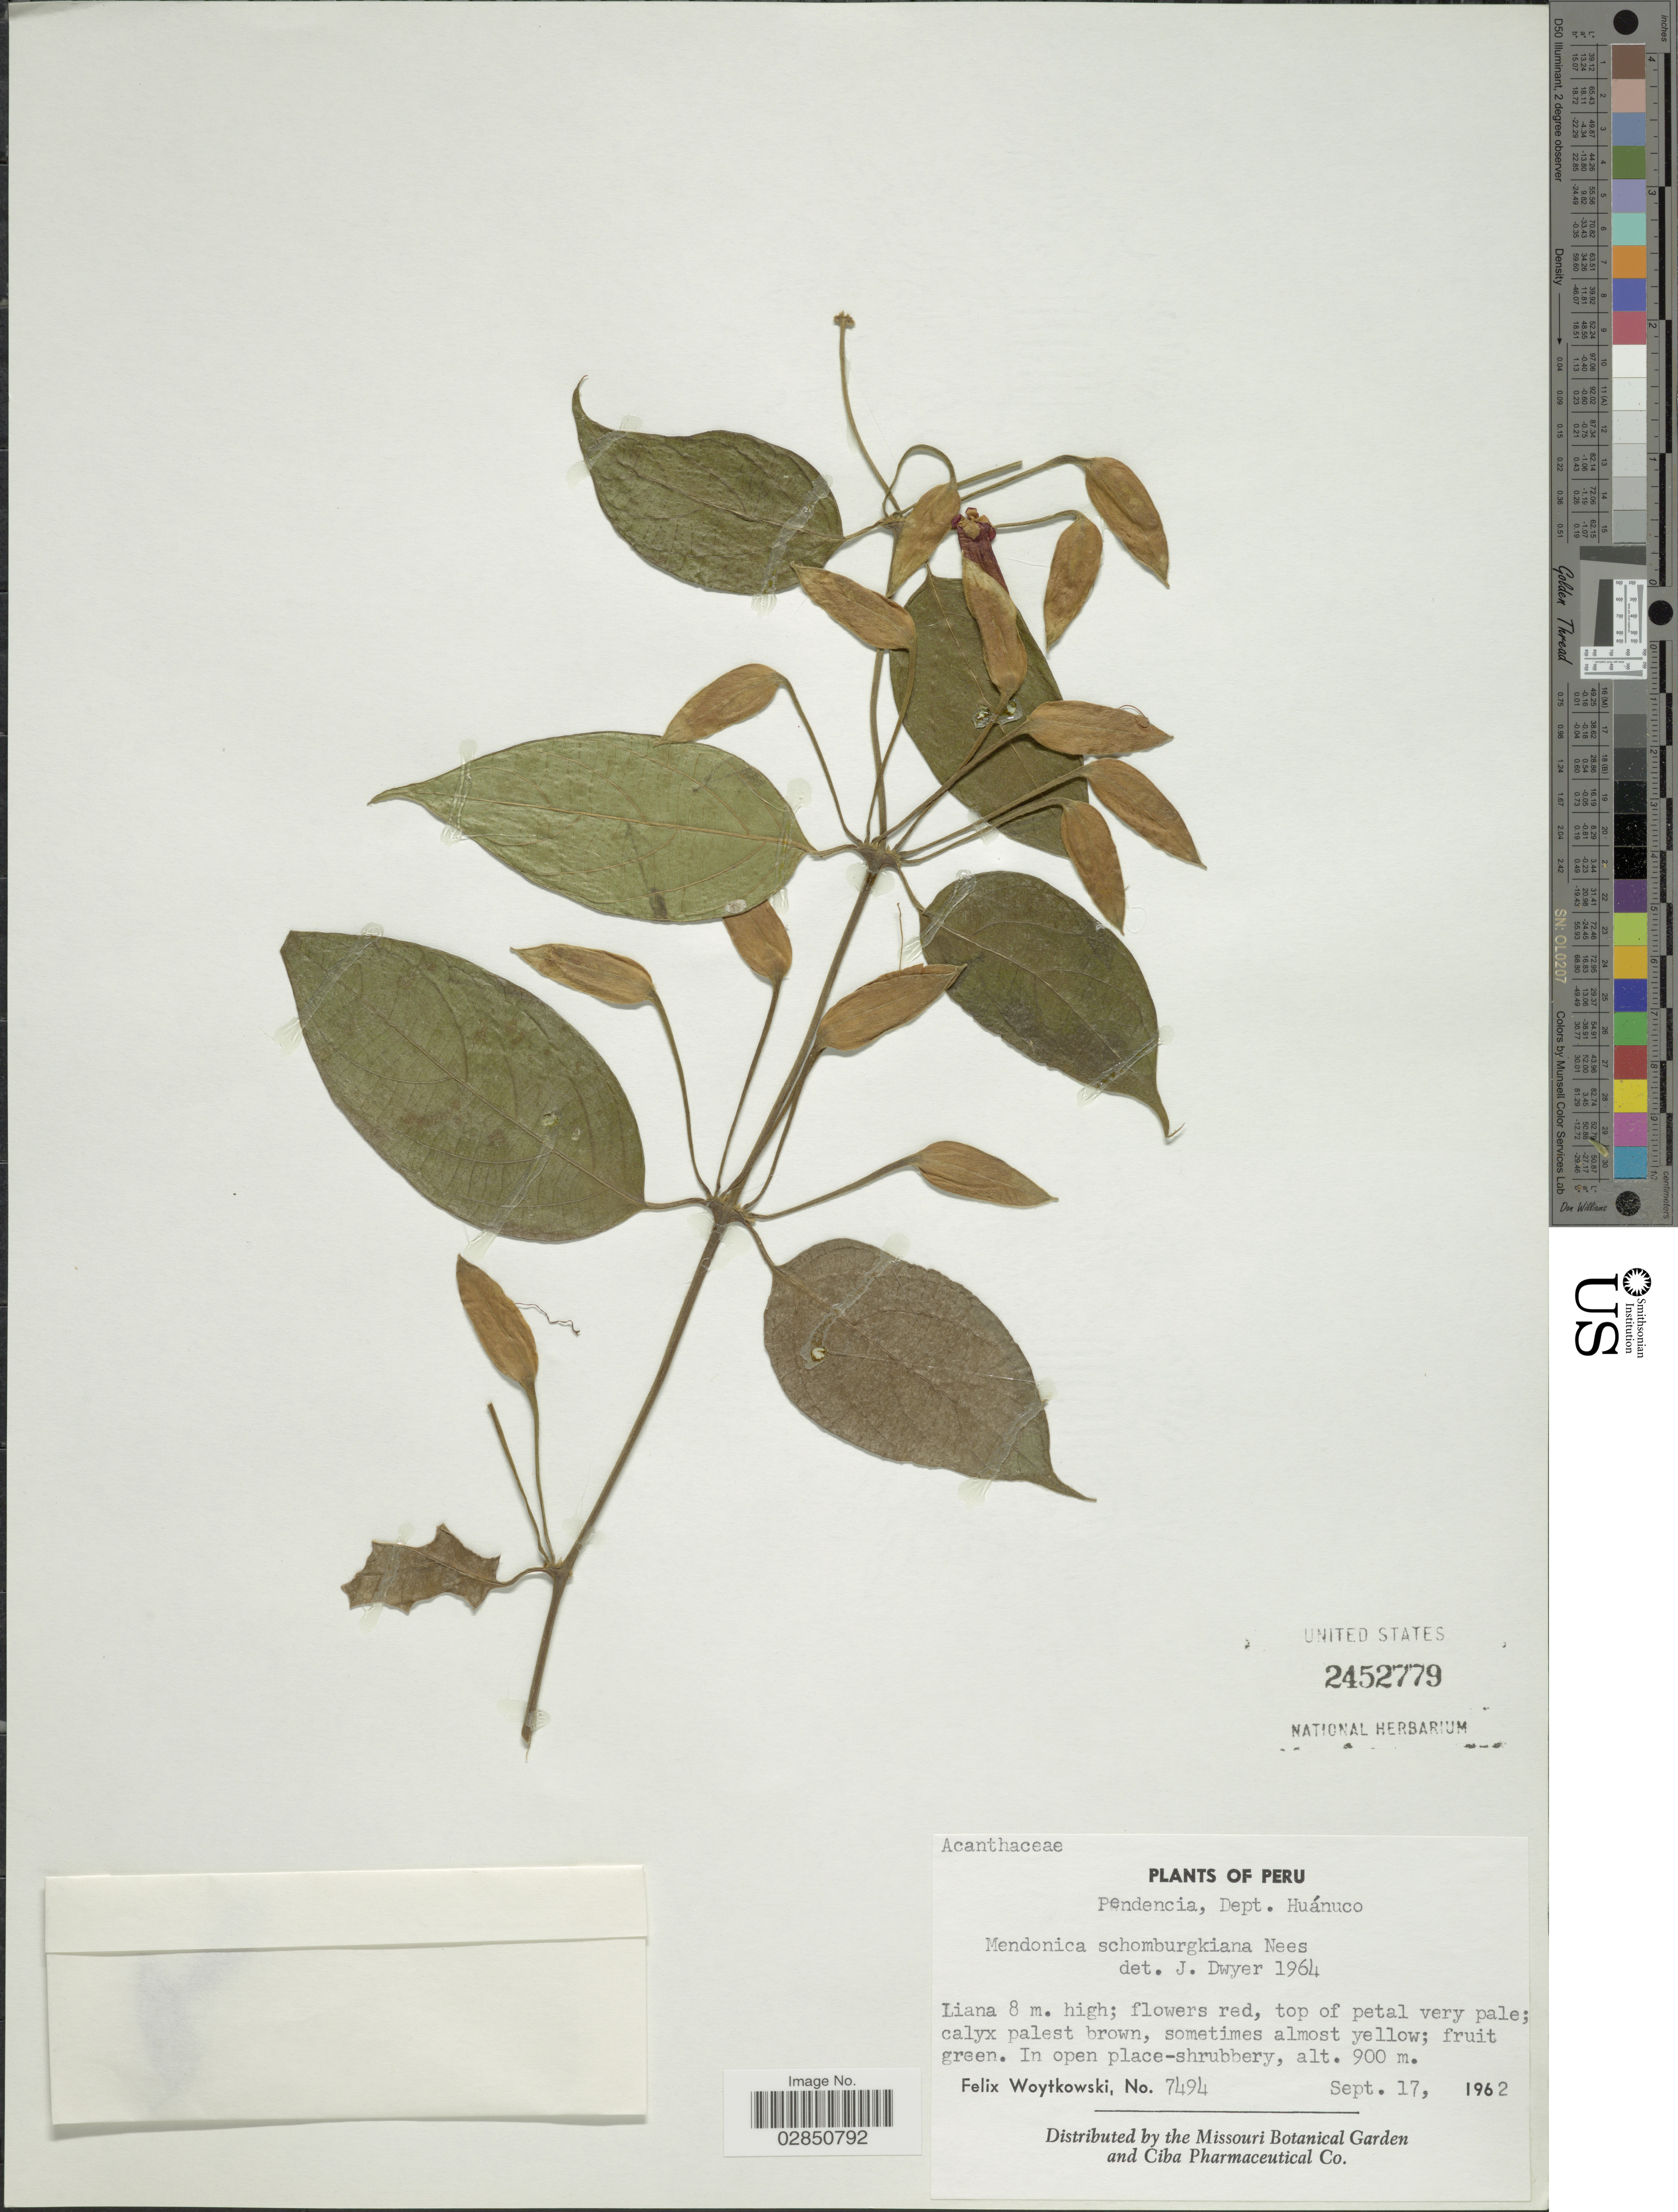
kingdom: Plantae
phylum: Tracheophyta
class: Magnoliopsida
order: Lamiales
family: Acanthaceae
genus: Mendoncia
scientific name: Mendoncia aspera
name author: (Ruiz & Pav.) Nees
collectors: F. Woytkowski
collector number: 7494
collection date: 1962-09-17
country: Peru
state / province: Huánuco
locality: Pendencia, Dept. Huánuco.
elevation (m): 900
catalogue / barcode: US 2452779